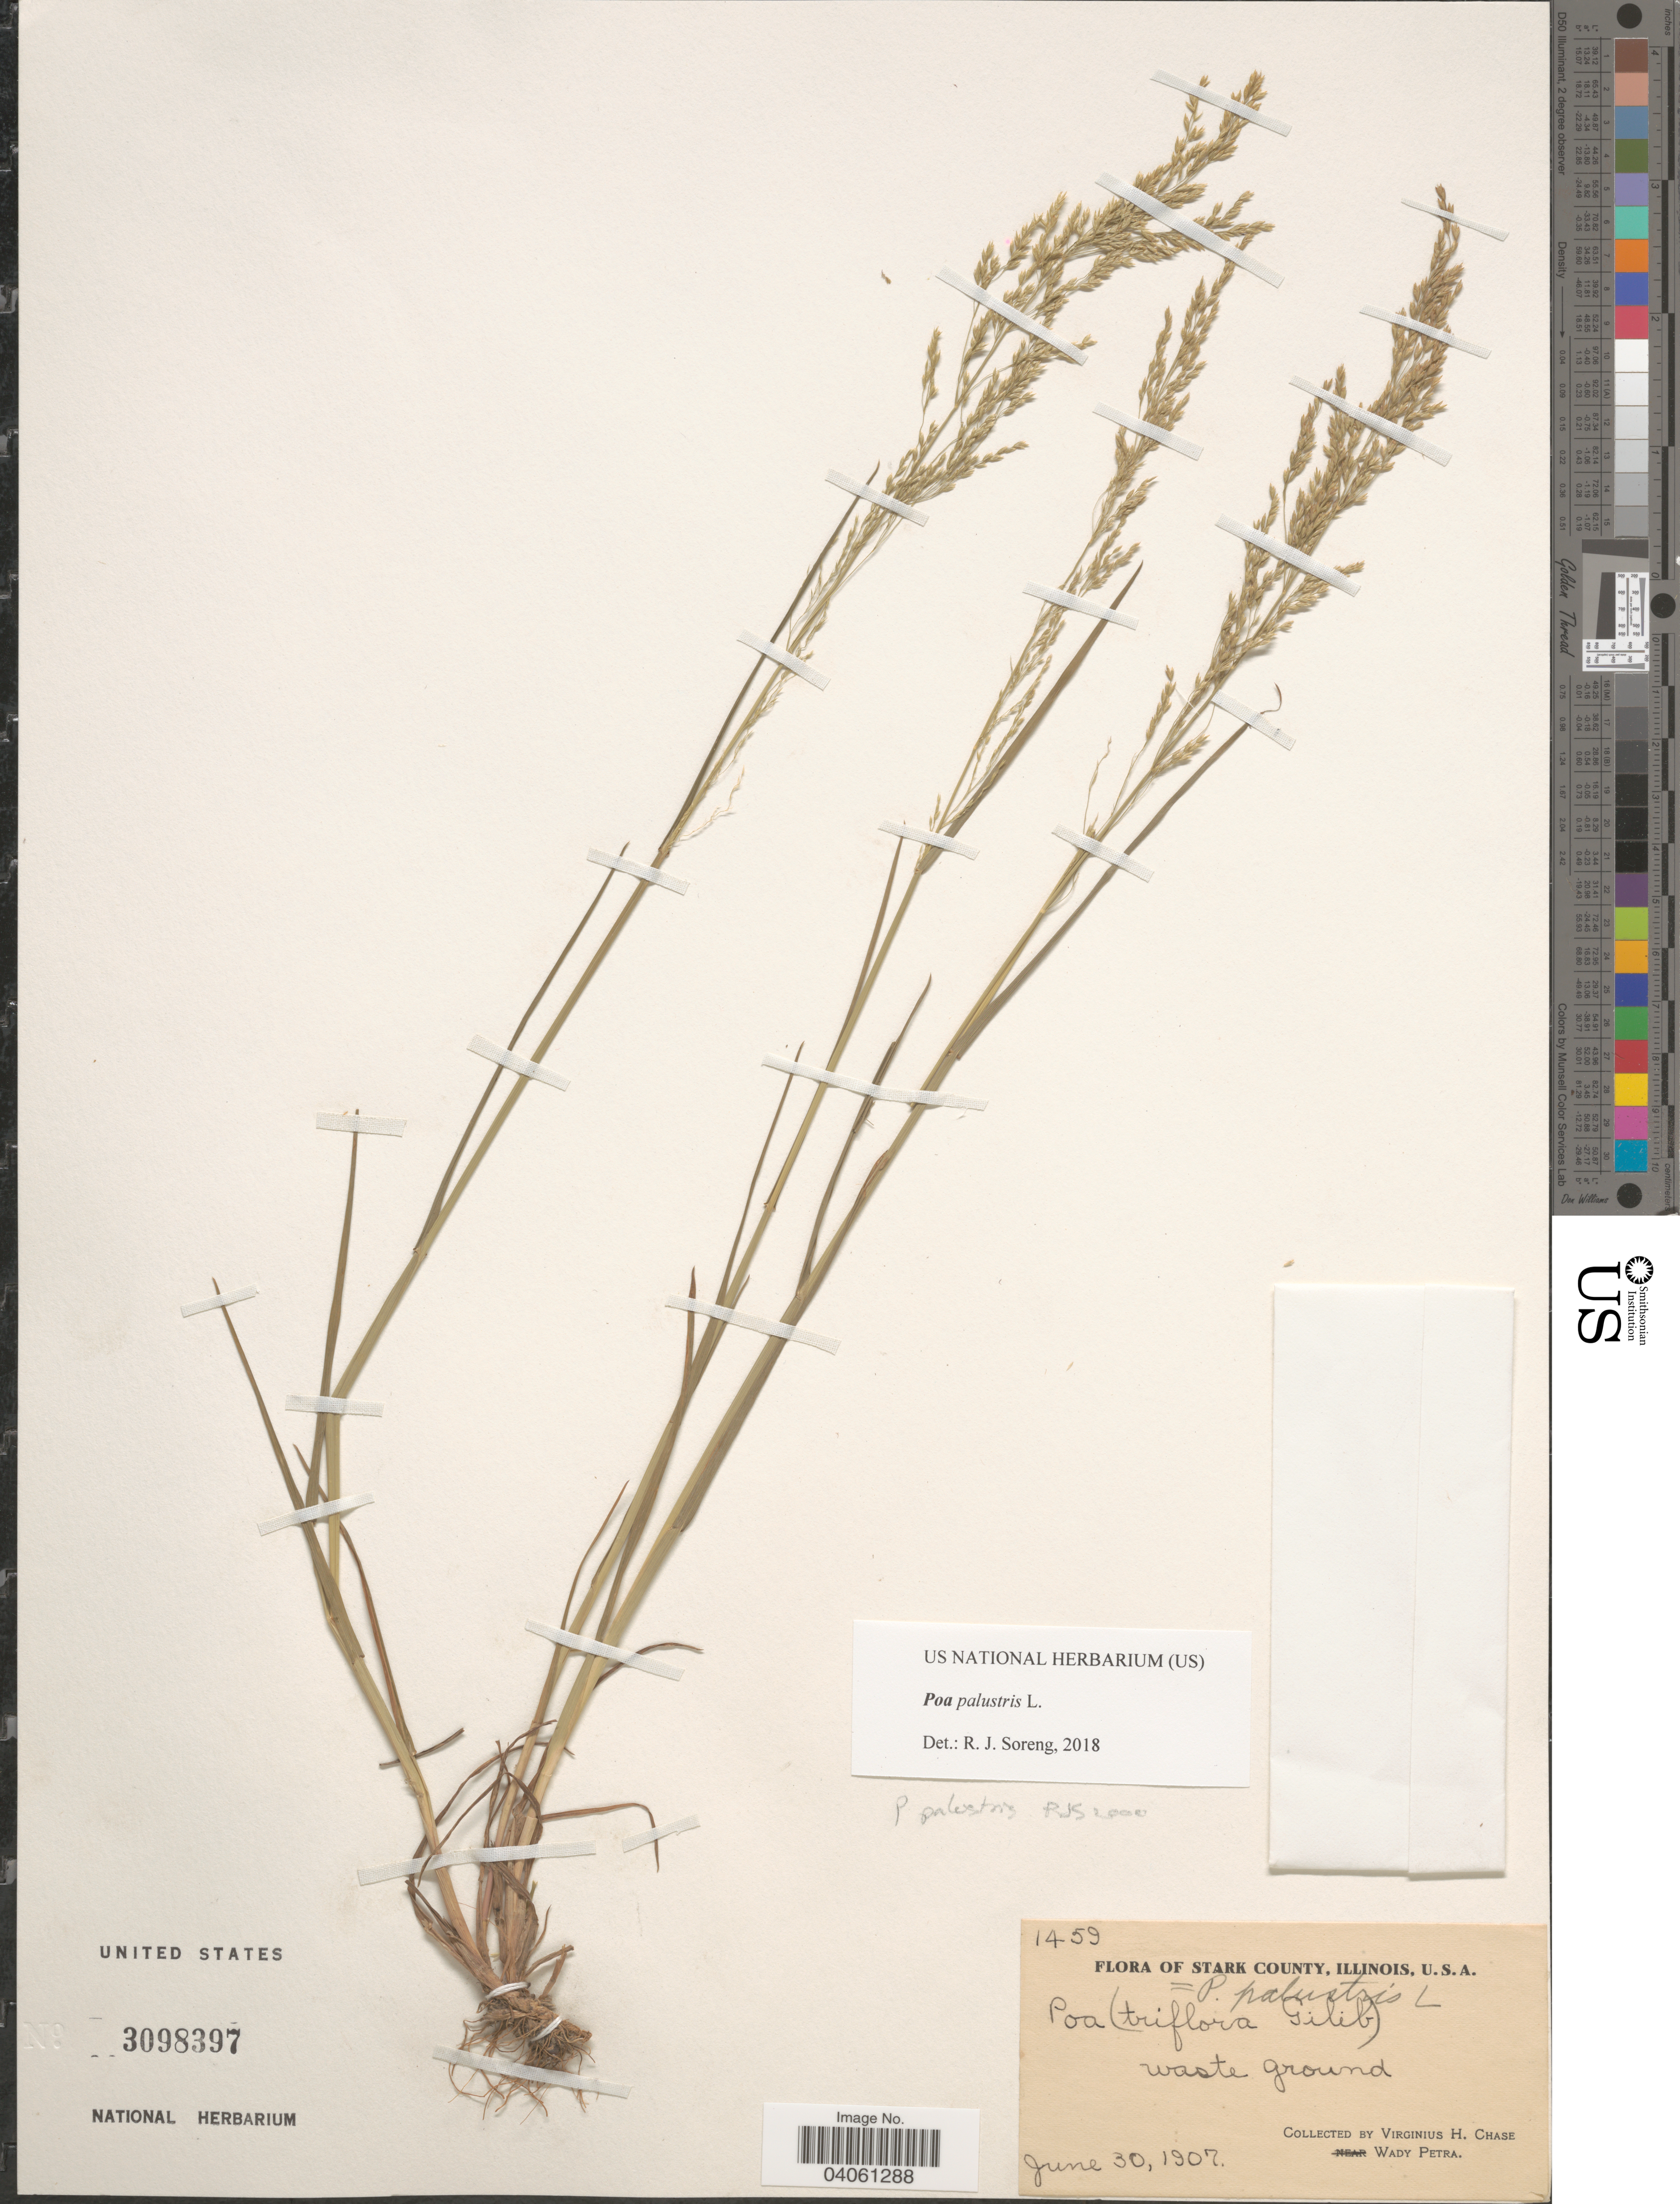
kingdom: Plantae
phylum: Tracheophyta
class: Liliopsida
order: Poales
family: Poaceae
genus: Poa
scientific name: Poa palustris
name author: L.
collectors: V. H. Chase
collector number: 1459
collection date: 1907-06-30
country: United States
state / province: Illinois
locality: Stark County. Waste ground.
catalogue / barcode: US 3098397